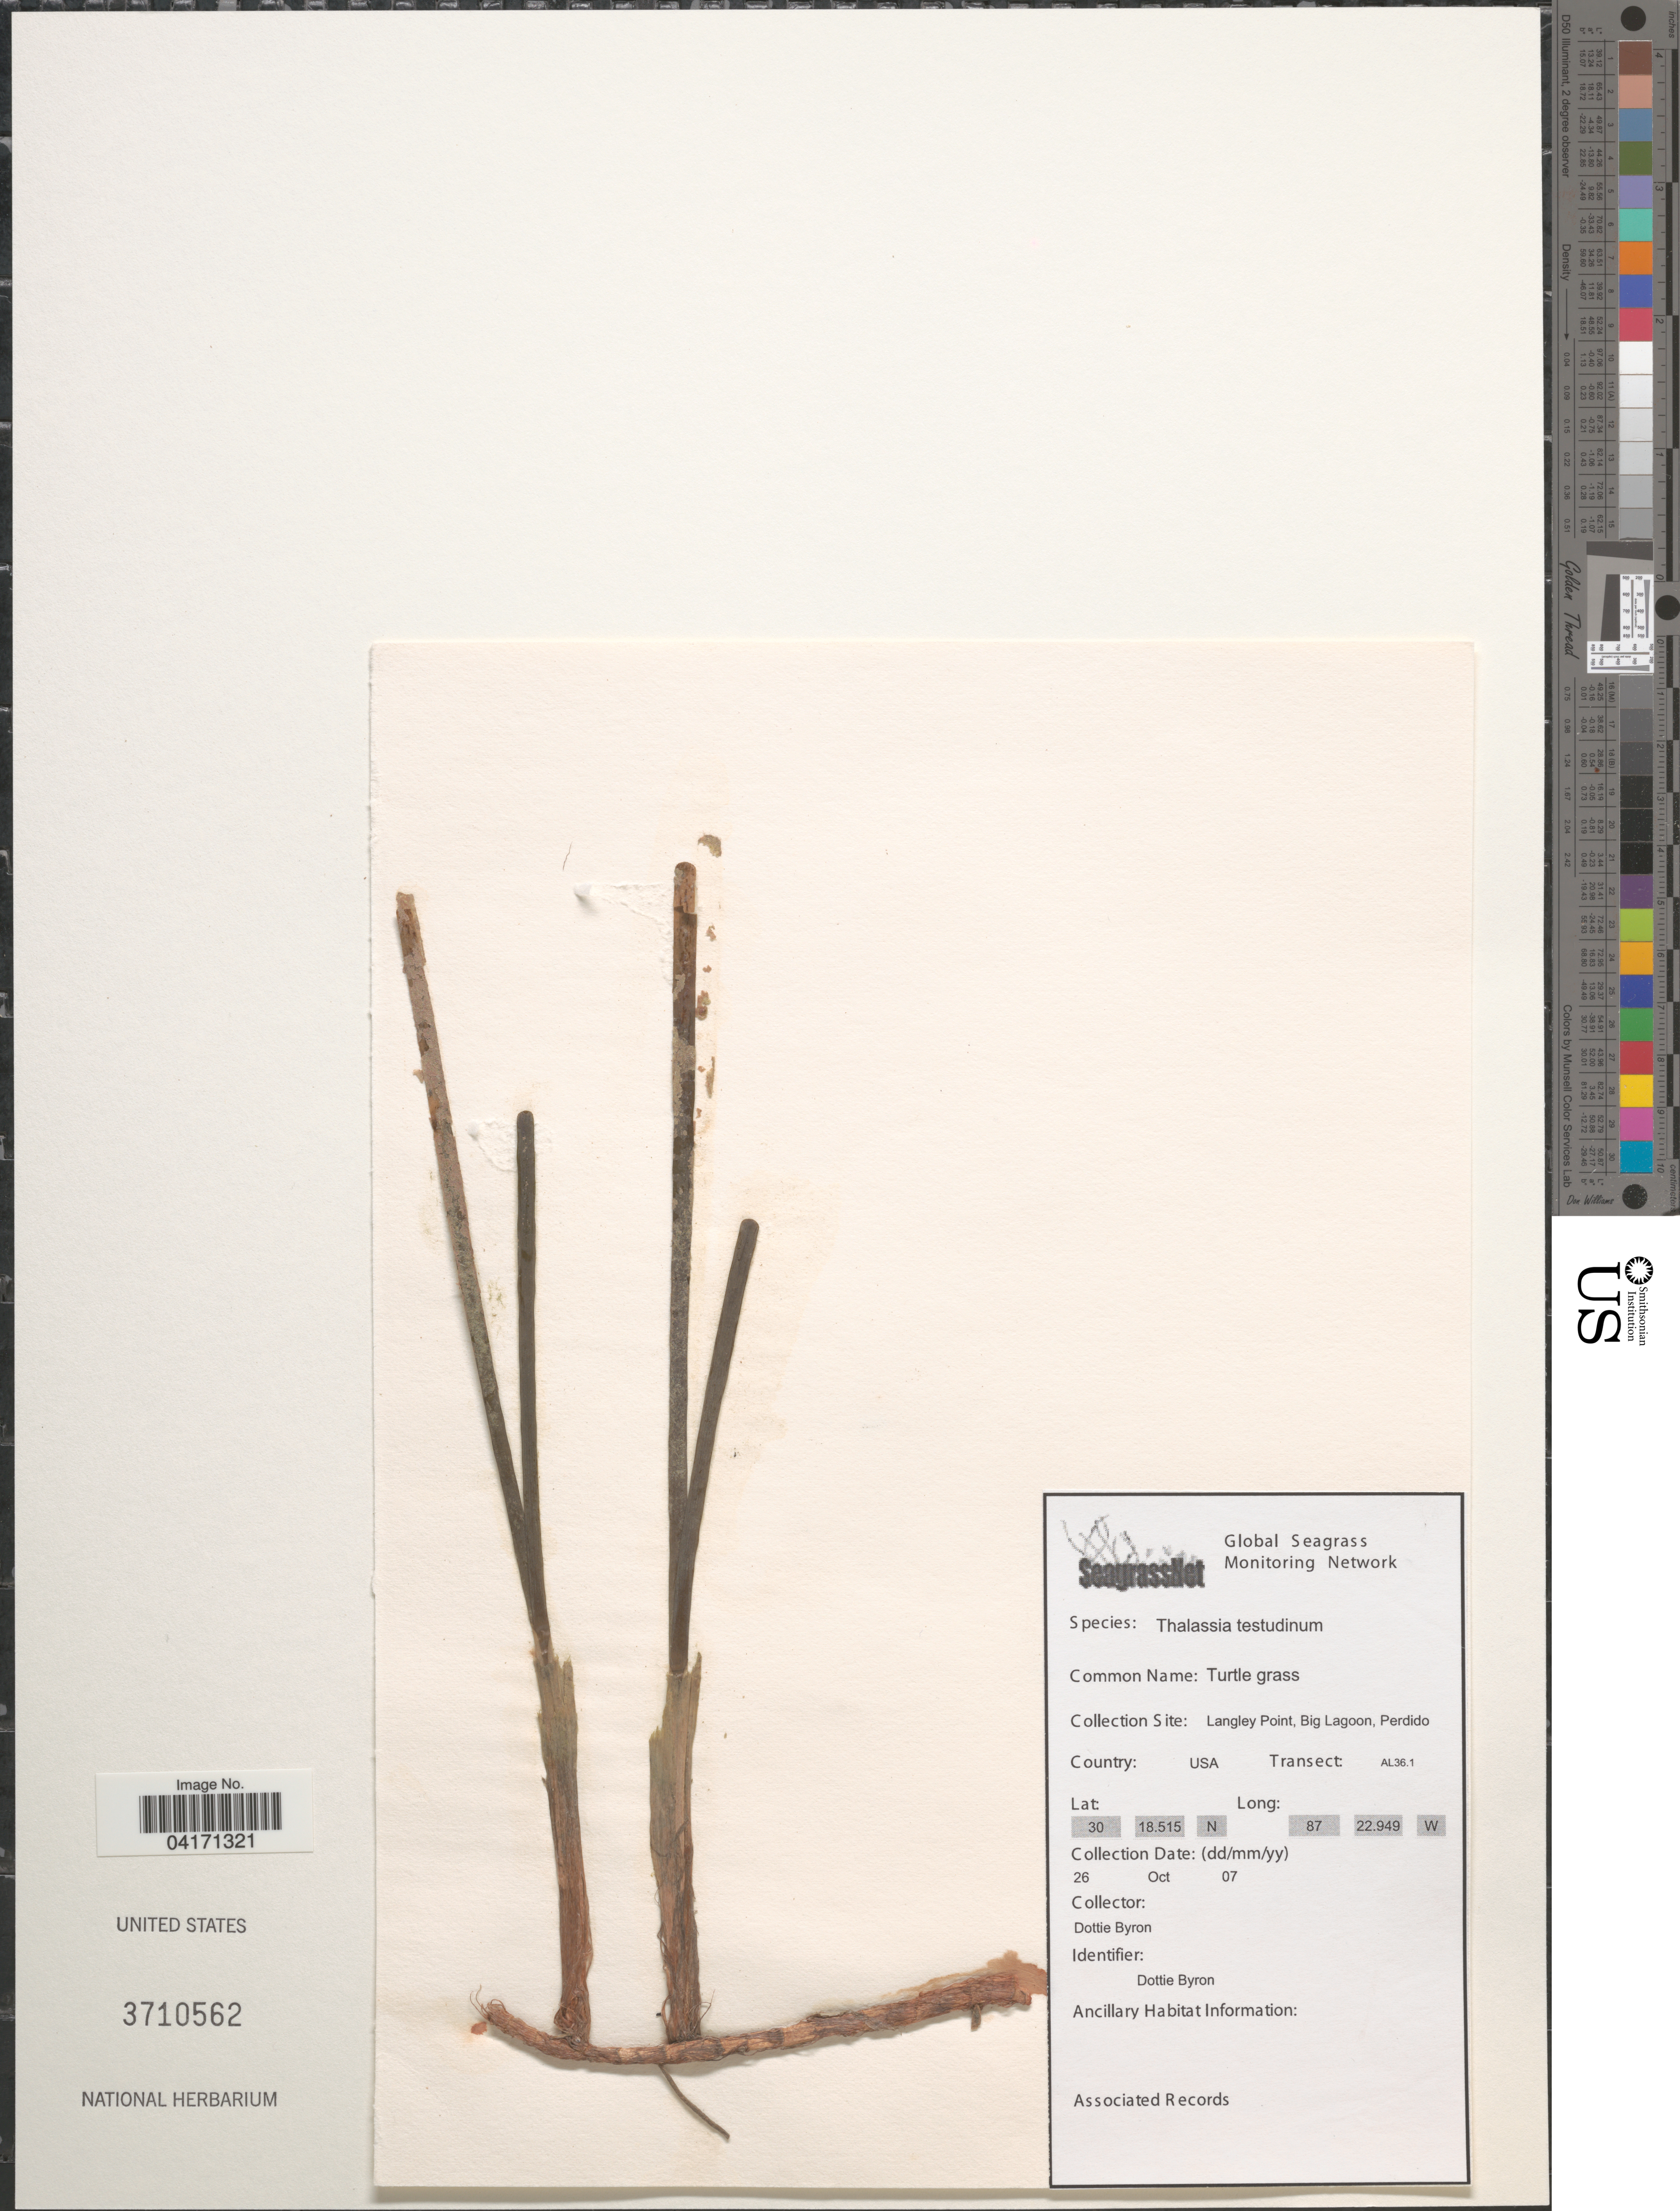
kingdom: Plantae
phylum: Tracheophyta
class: Liliopsida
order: Alismatales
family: Hydrocharitaceae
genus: Thalassia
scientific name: Thalassia testudinum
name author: Banks & Sol. ex K.D. Koenig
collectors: D. Byron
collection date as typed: Transcribed d/m/y: 26/10/7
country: United States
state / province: Alabama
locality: Langley Point, Big Lagoon, Perdido. Transect: AL36.1.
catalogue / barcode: US 3710562